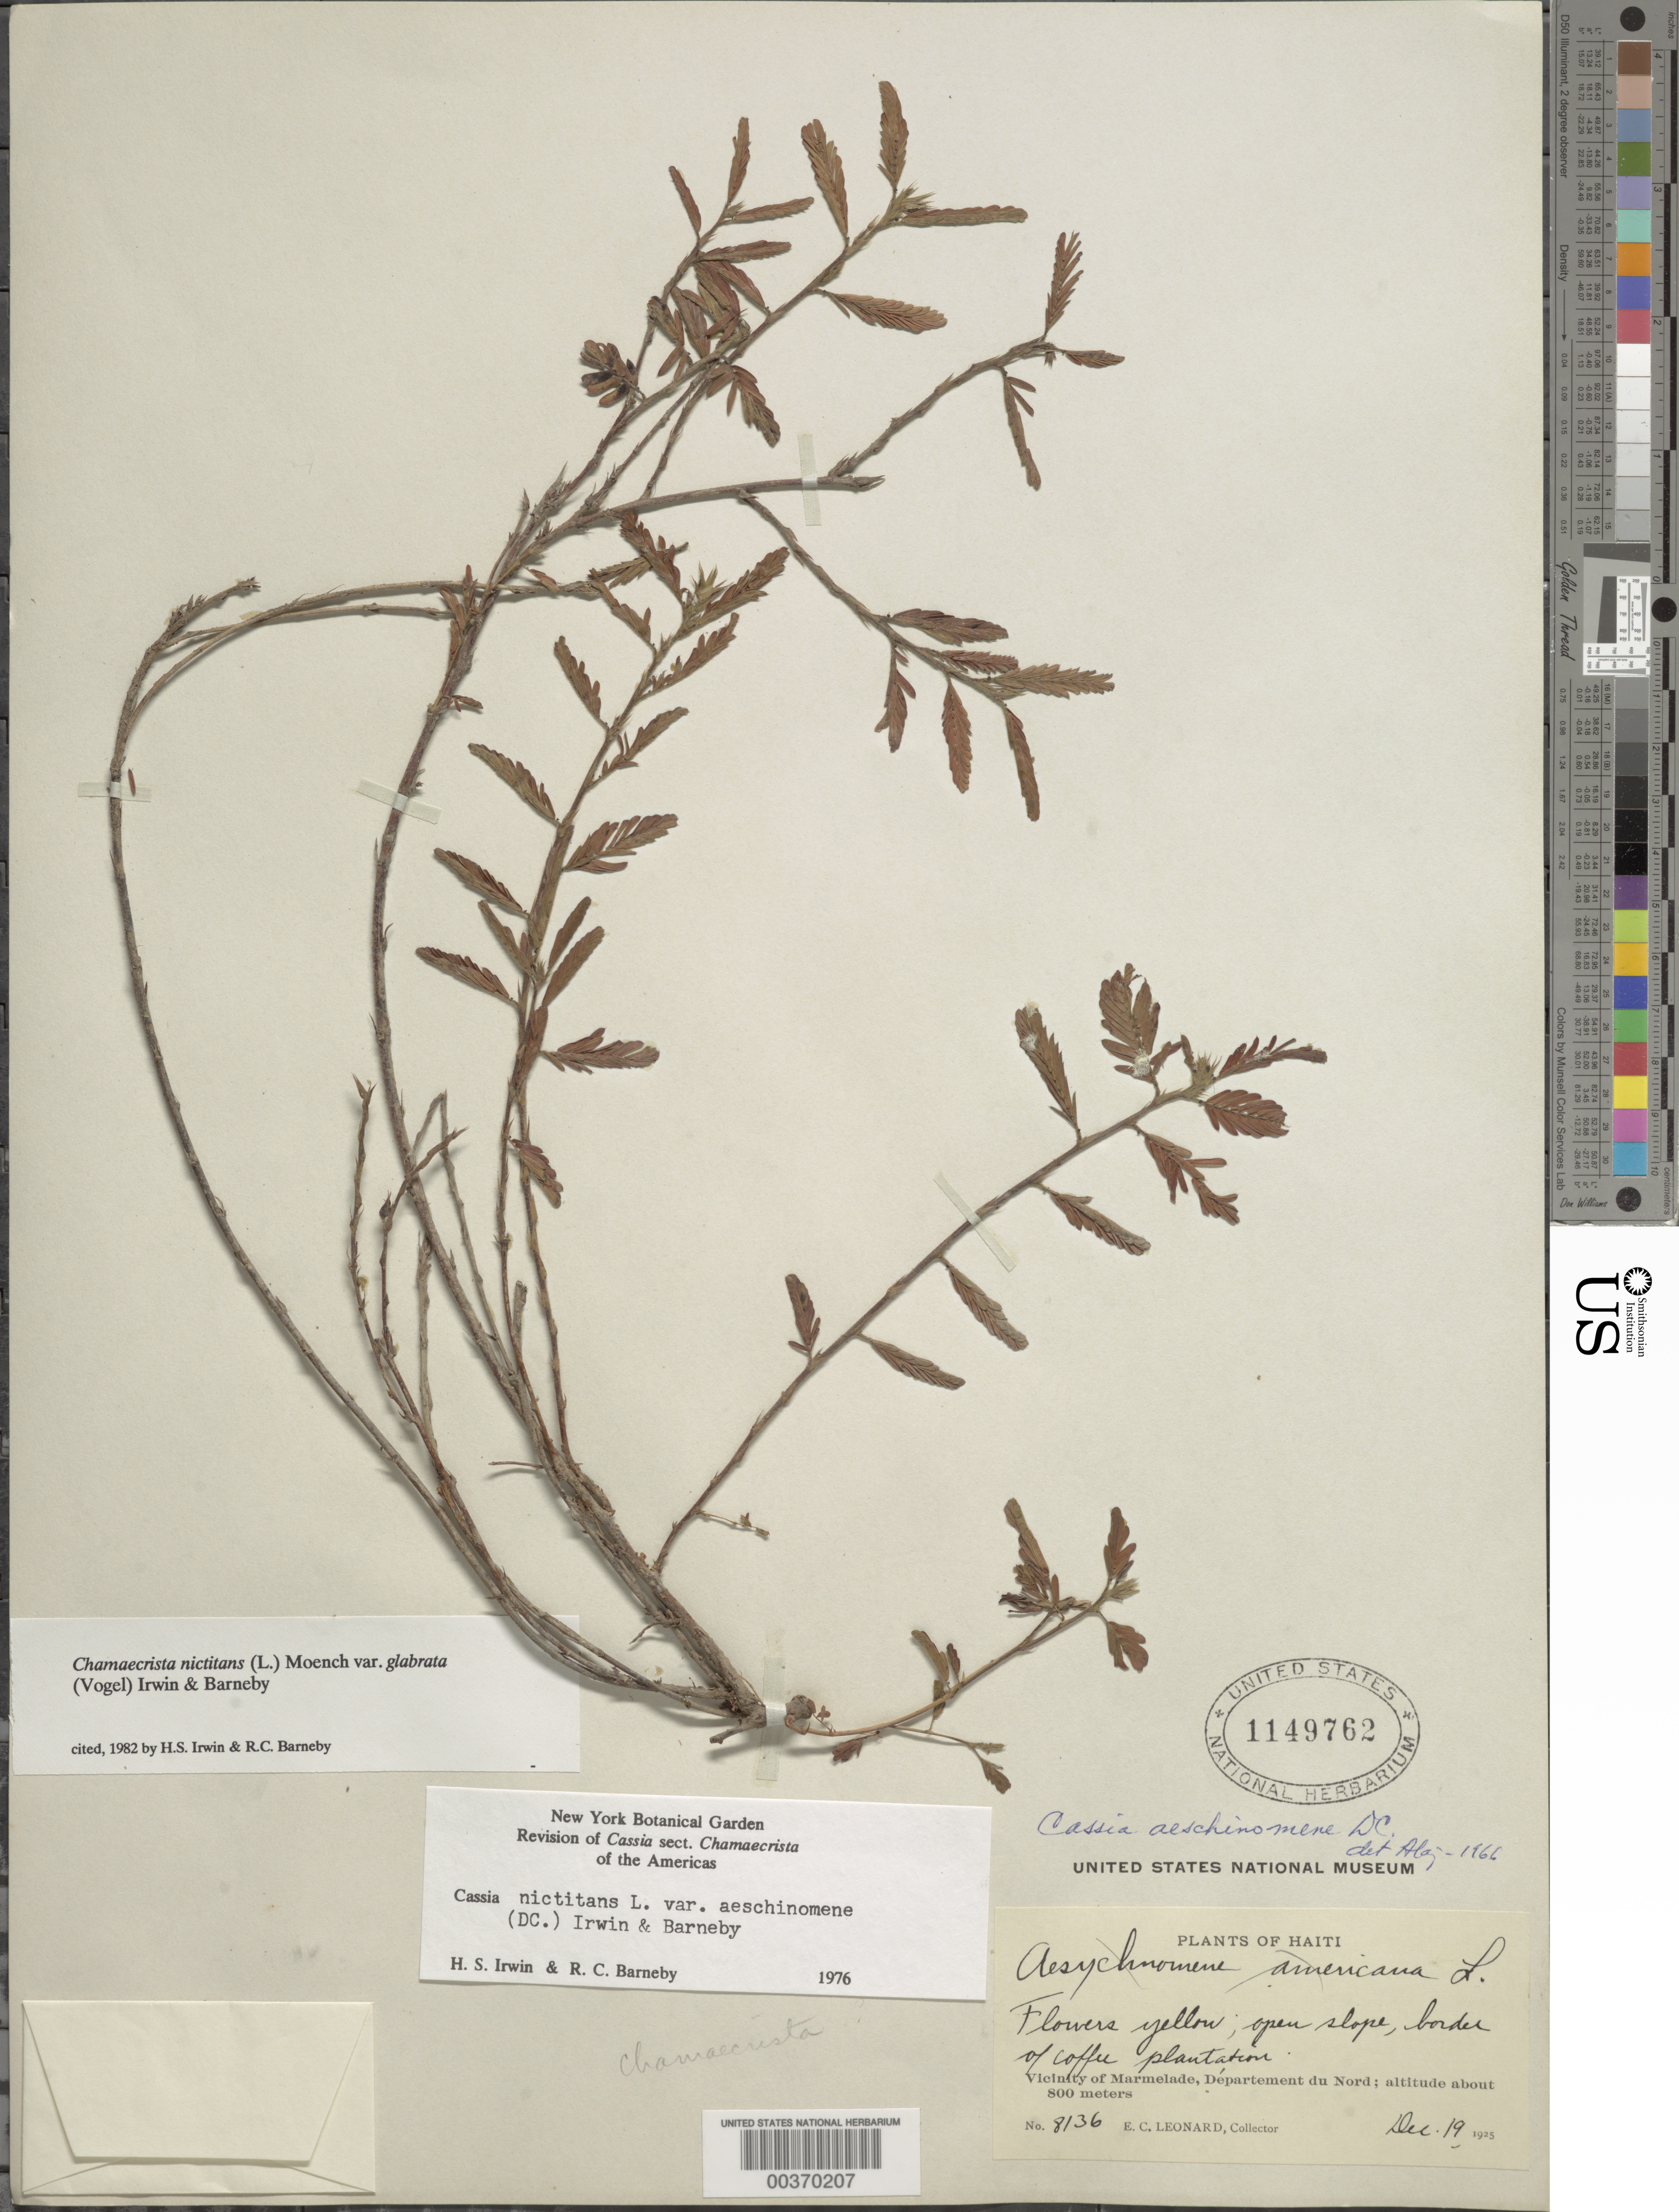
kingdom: Plantae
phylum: Tracheophyta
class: Magnoliopsida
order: Fabales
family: Fabaceae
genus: Chamaecrista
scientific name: Chamaecrista nictitans var. glabrata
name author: (Vogel) H.S. Irwin & Barneby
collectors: E. C. Leonard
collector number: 8136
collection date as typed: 19 Dec 1925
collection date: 1925-12-19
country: Haiti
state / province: Nord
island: Hispaniola Island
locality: Border of coffee plantation; vicinity of marmelade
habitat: Open slope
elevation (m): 800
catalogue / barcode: US 1149762